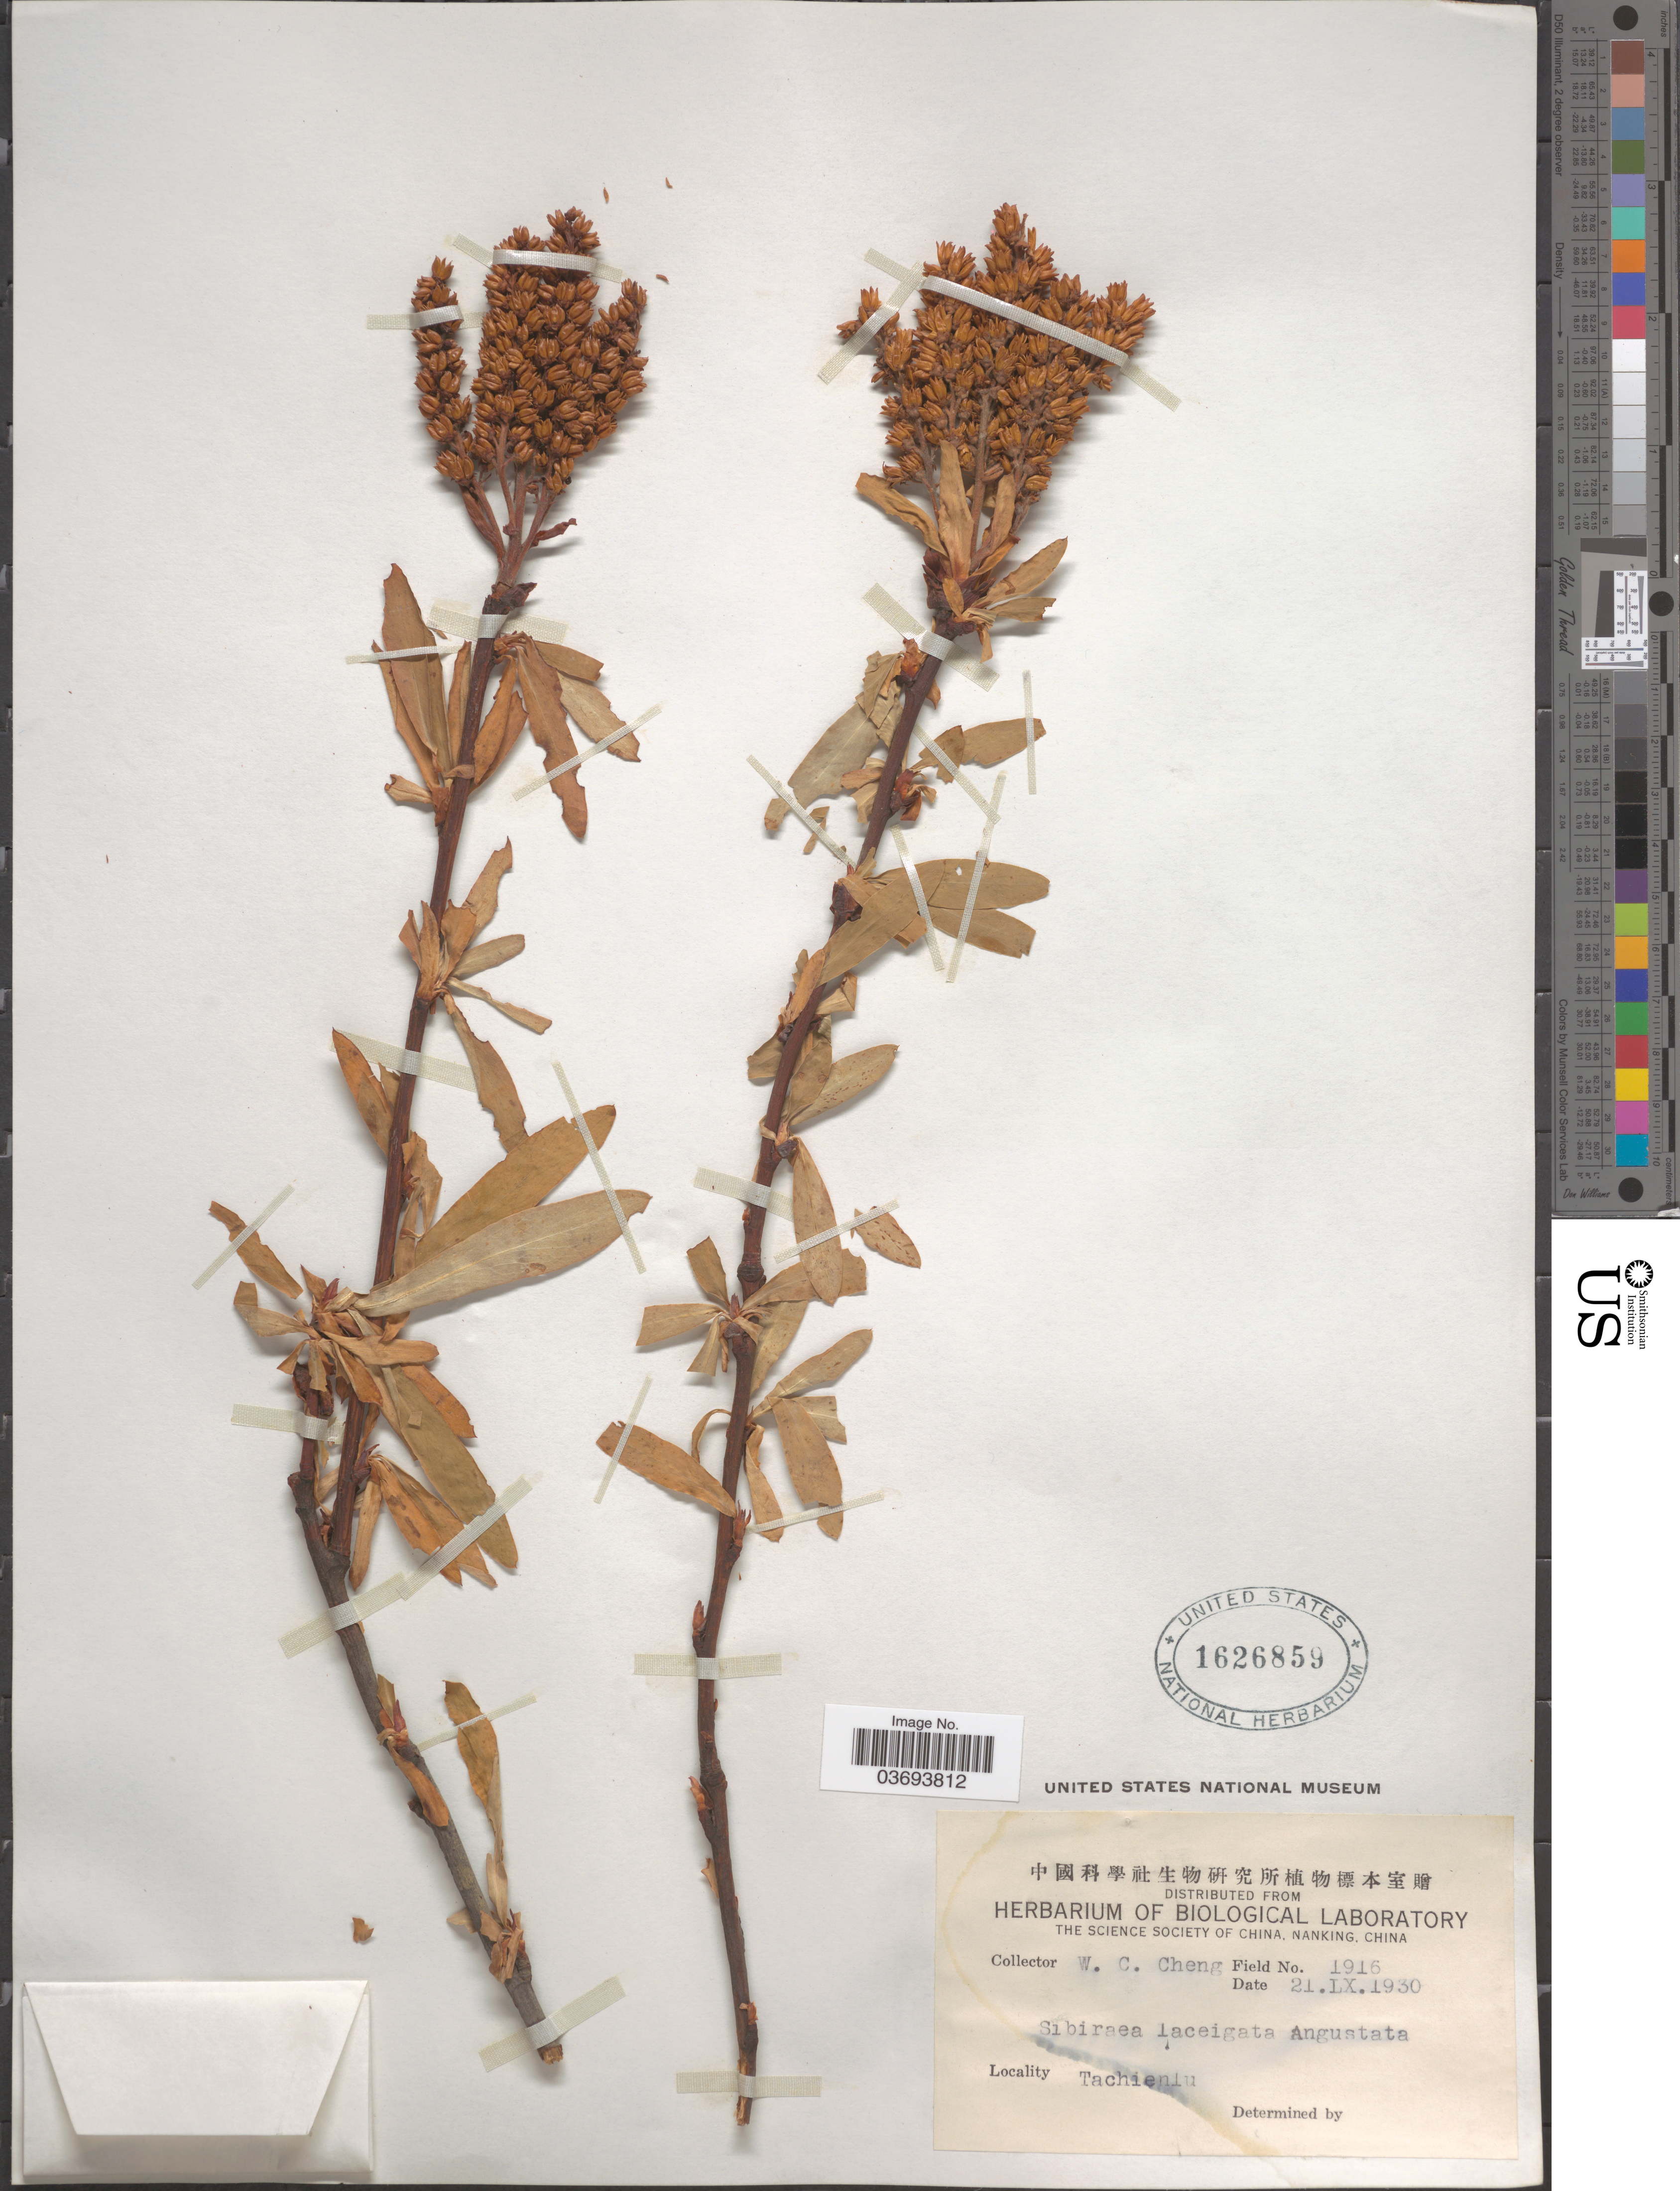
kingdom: Plantae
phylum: Tracheophyta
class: Magnoliopsida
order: Rosales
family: Rosaceae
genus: Sibiraea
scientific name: Sibiraea laevigata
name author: (L.) Maxim.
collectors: W. C. Cheng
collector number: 1916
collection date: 1930-09-21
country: China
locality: Tachienlu.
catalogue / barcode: US 1626859